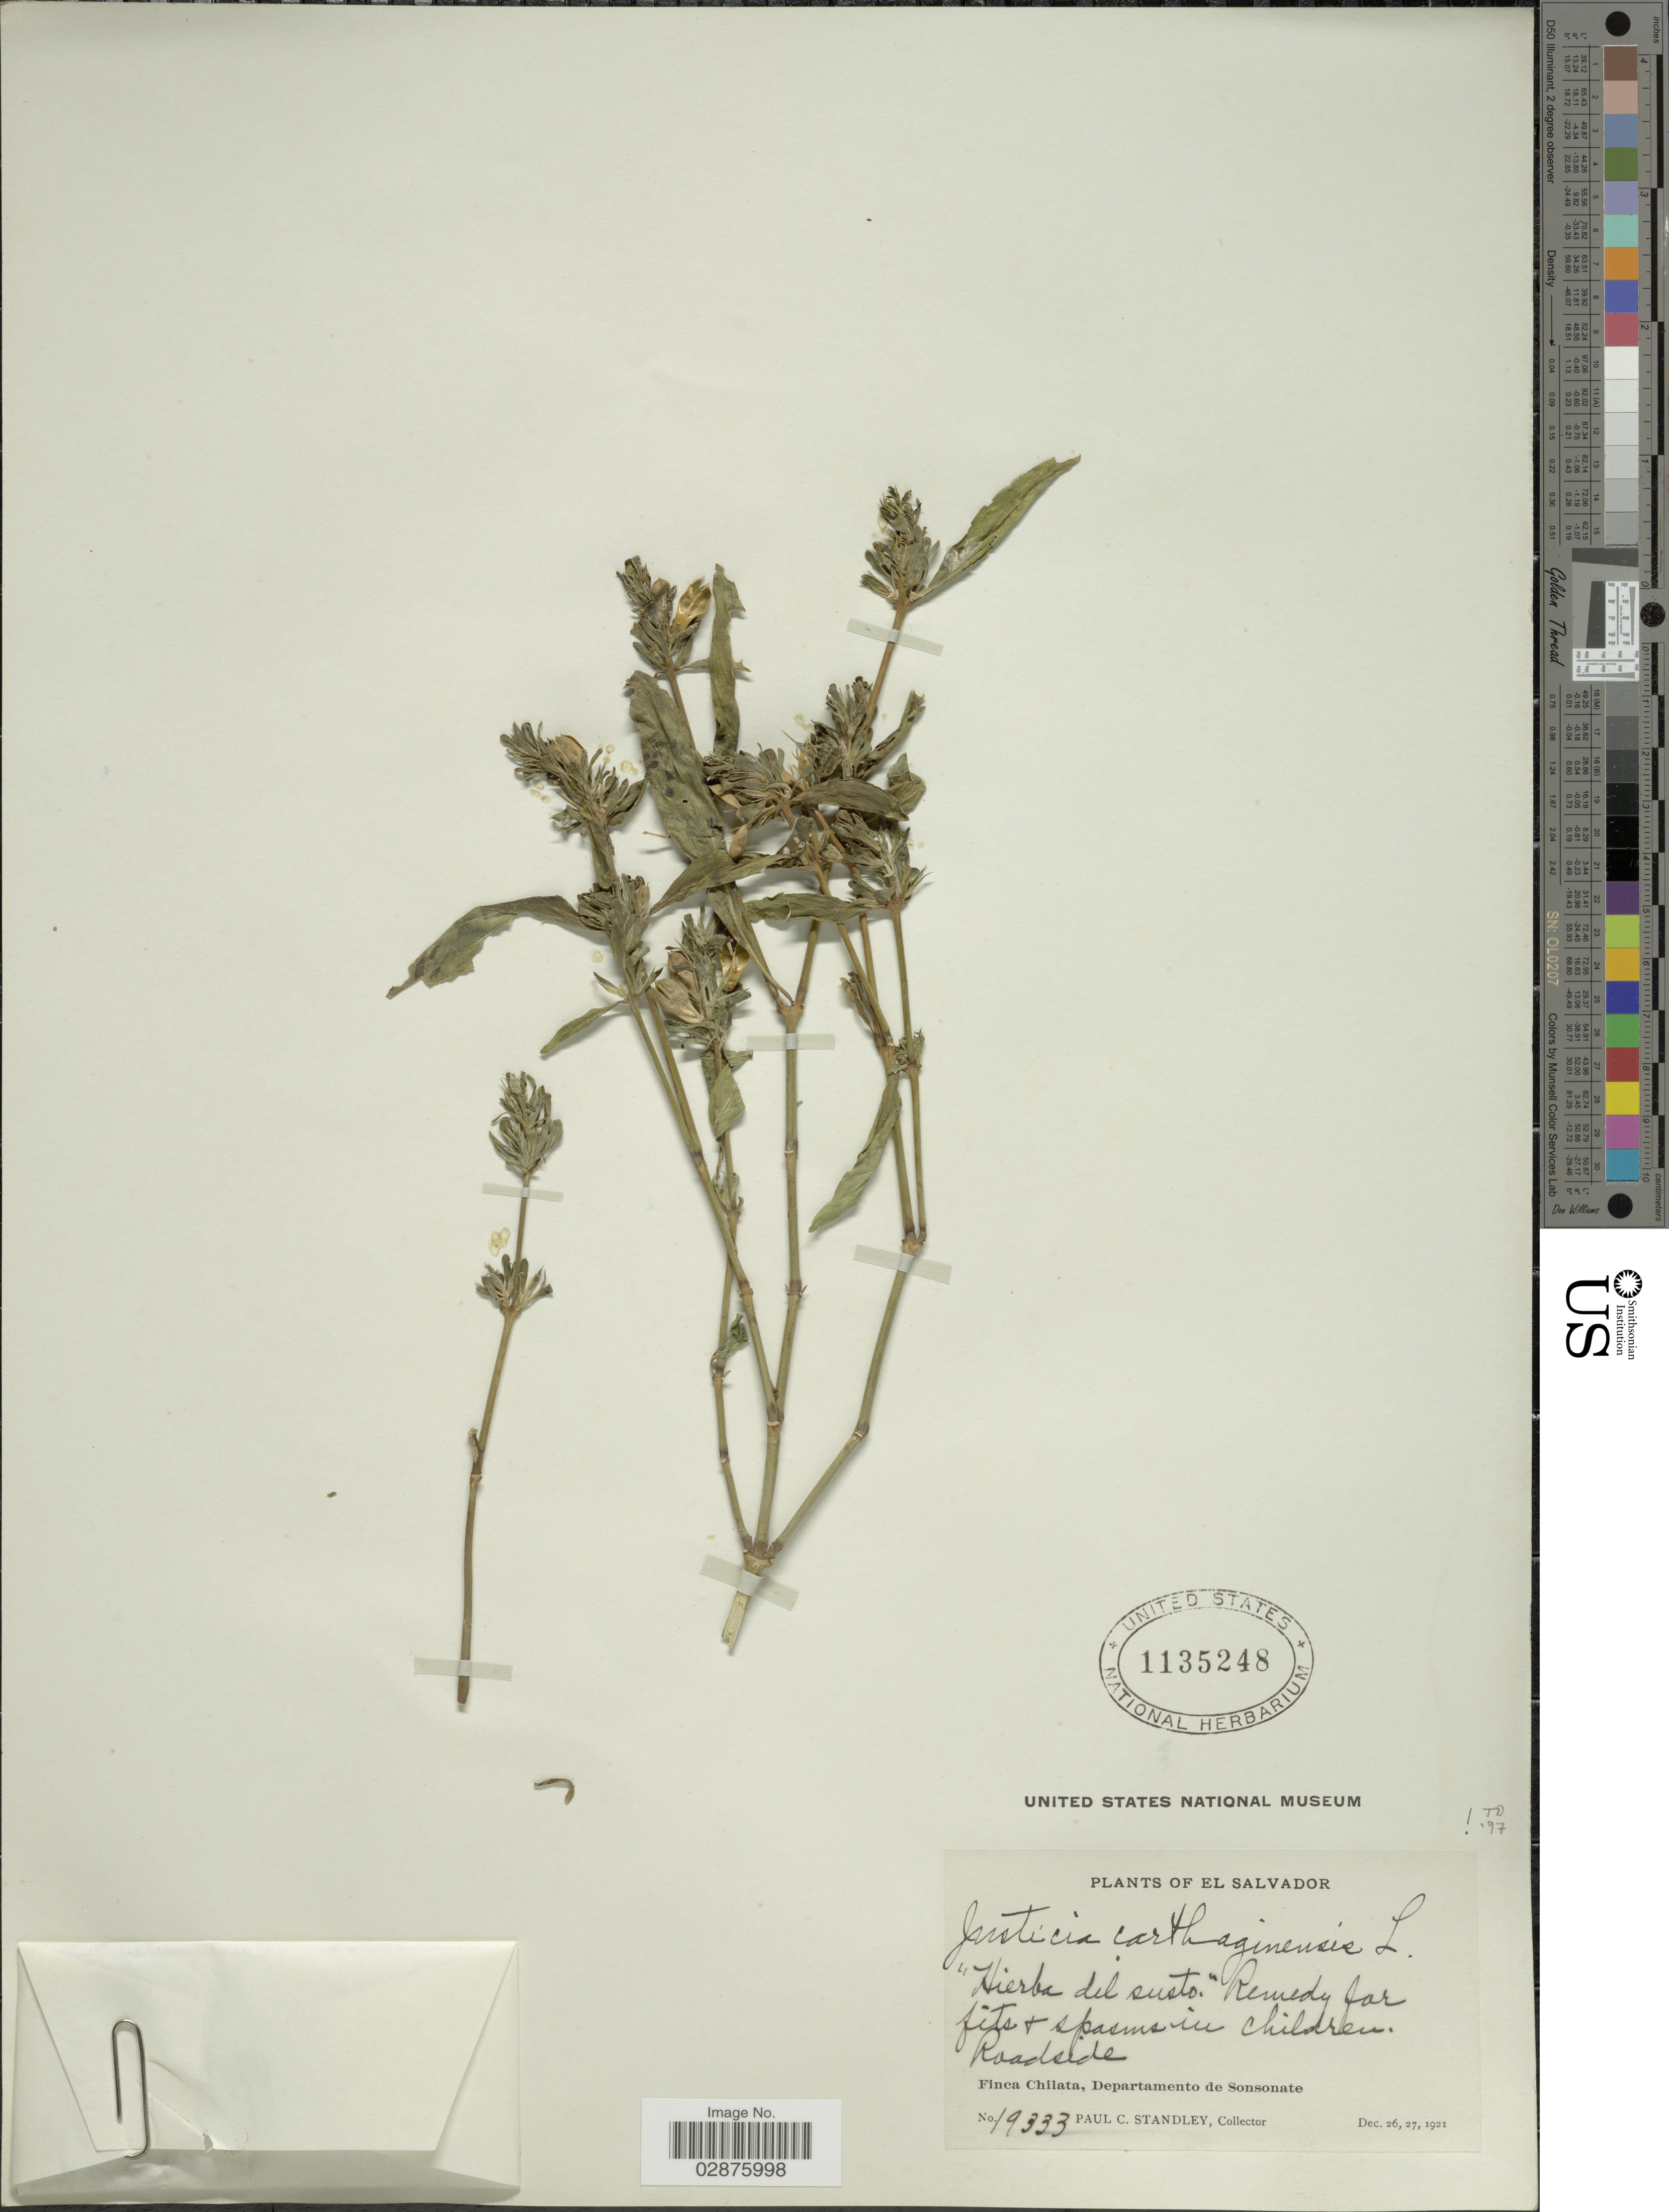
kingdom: Plantae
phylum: Tracheophyta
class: Magnoliopsida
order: Lamiales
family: Acanthaceae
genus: Justicia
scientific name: Justicia carthaginensis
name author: Jacq.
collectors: P. C. Standley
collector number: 19333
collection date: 1921-12-26/1921-12-27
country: El Salvador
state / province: Sonsonate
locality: Finca Chilata, Departamento de Sonsonate.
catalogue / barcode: US 1135248